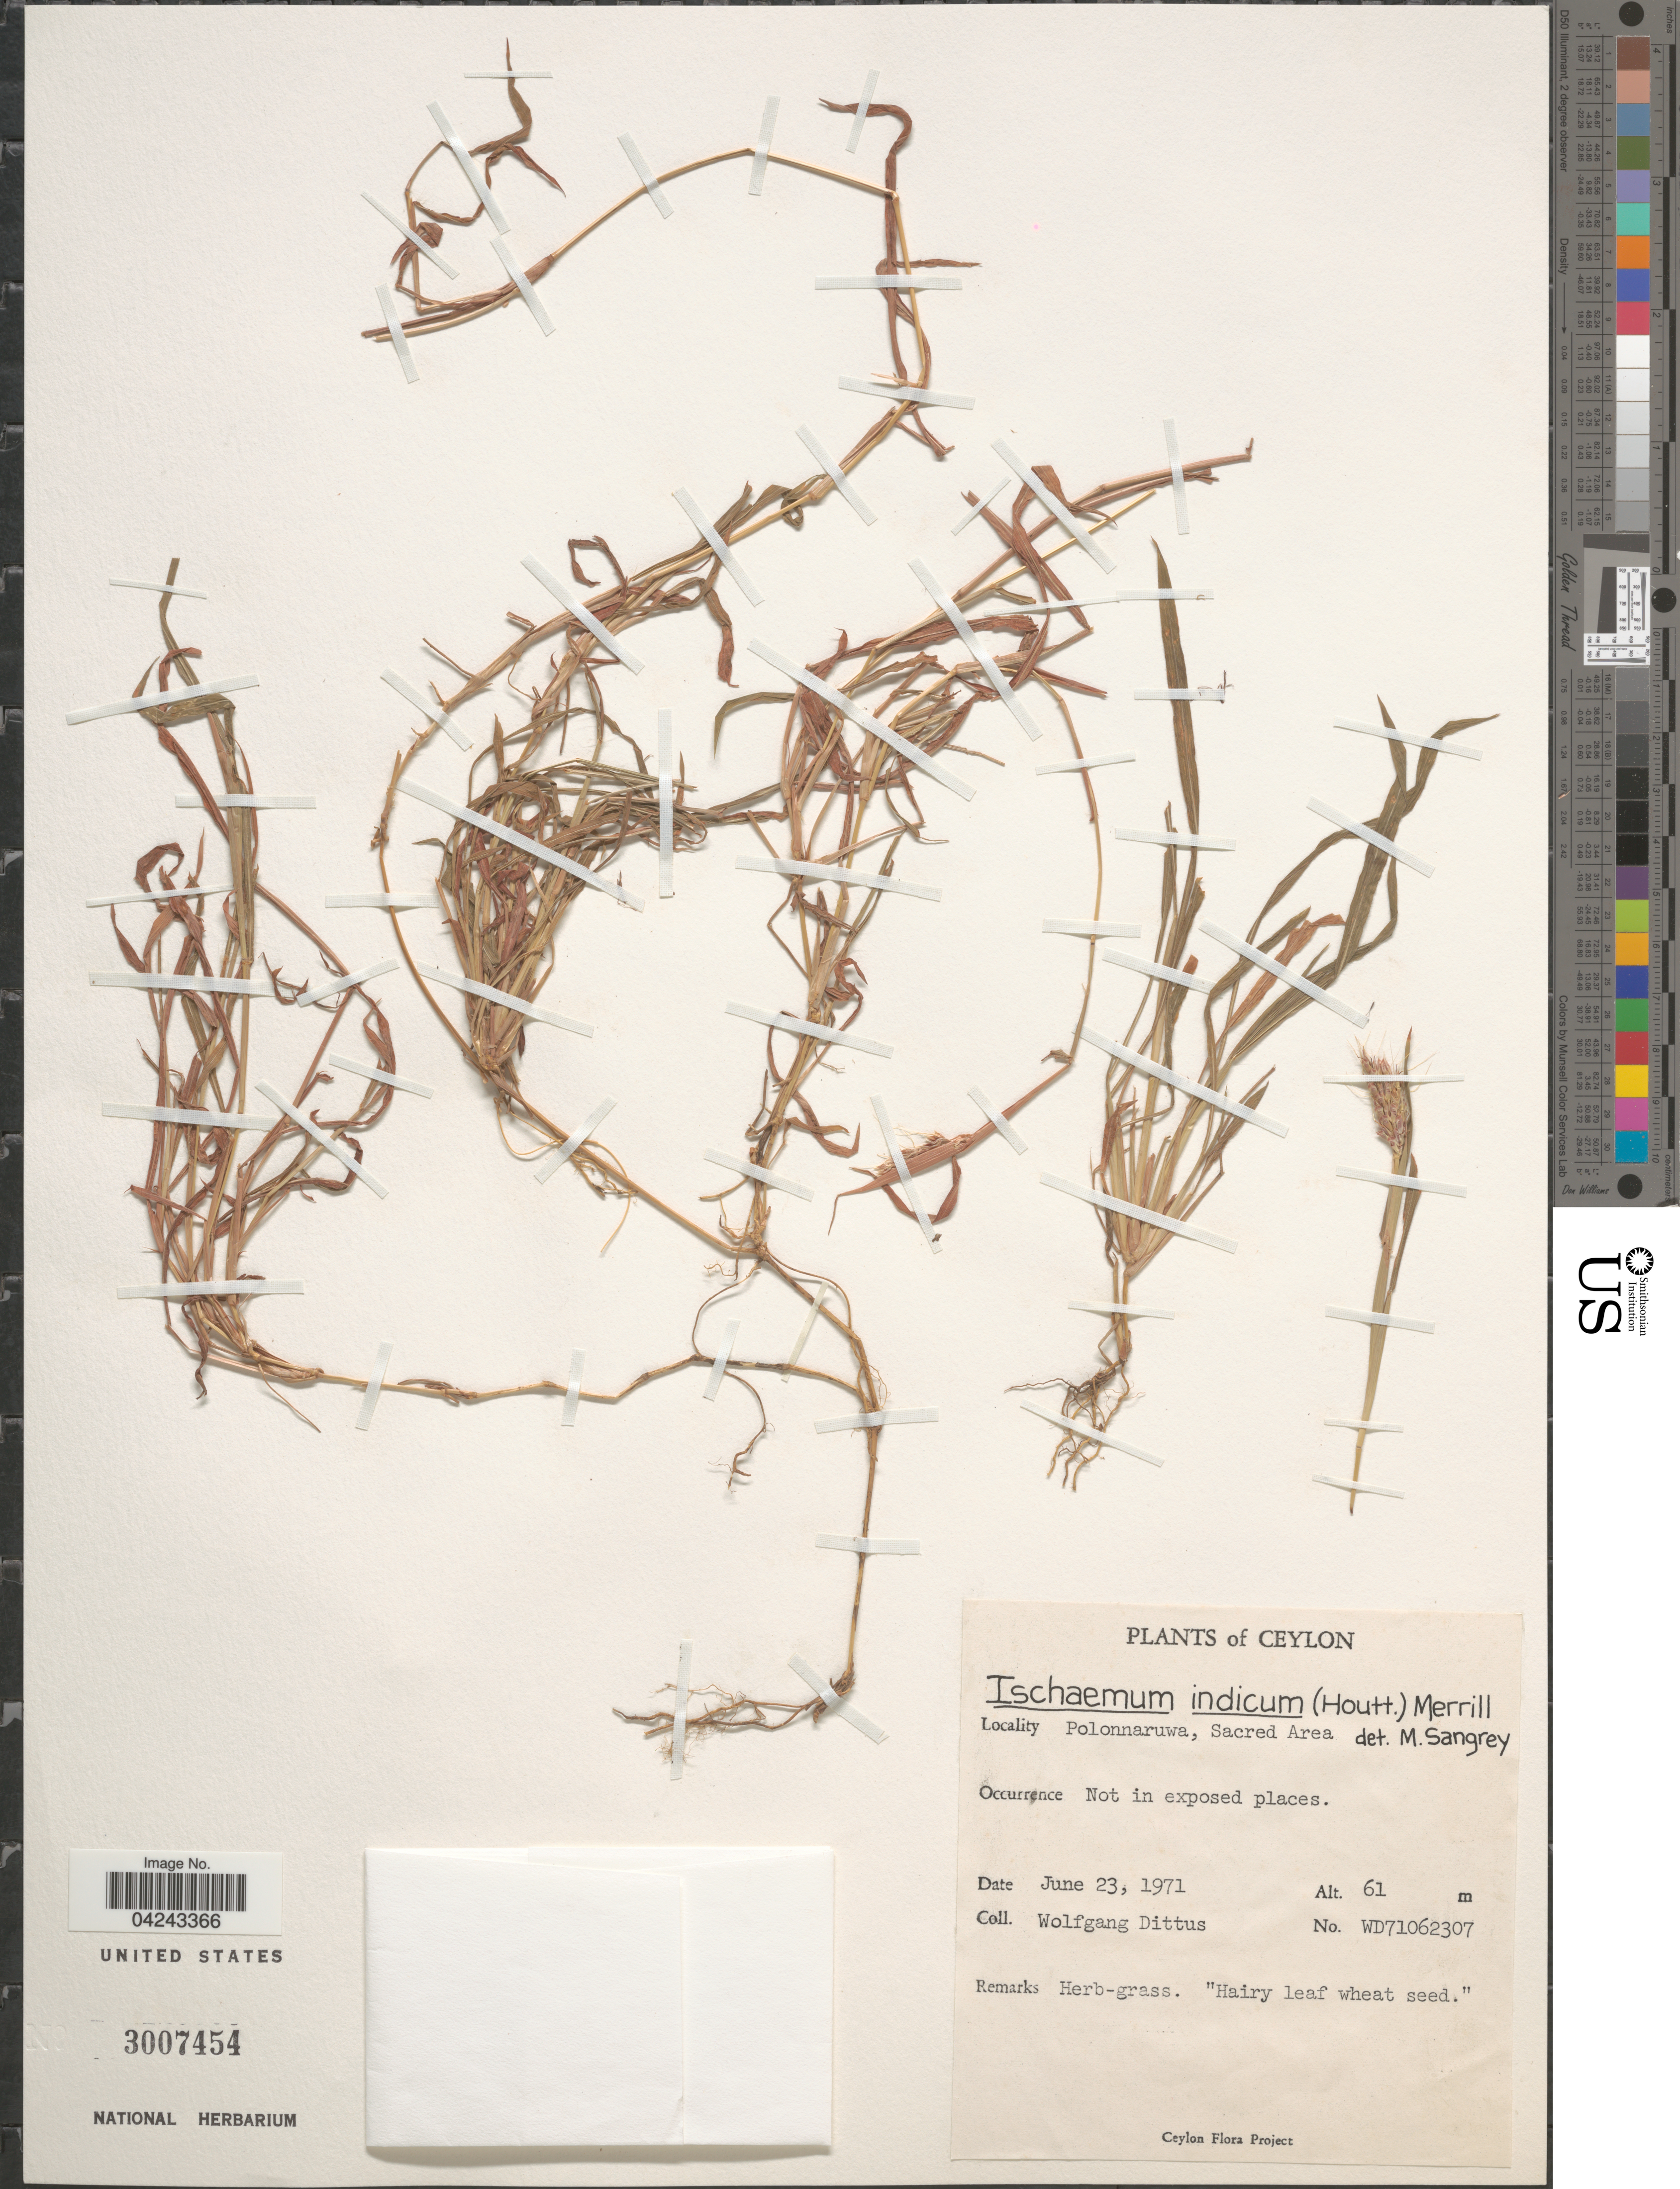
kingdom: Plantae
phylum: Tracheophyta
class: Liliopsida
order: Poales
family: Poaceae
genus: Ischaemum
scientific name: Ischaemum ciliare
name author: Retz.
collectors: W. Dittus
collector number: WD71062307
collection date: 1971-06-23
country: Sri Lanka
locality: Ceylon. Polonnaruwa, Sacred Area.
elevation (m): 61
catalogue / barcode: US 3007454